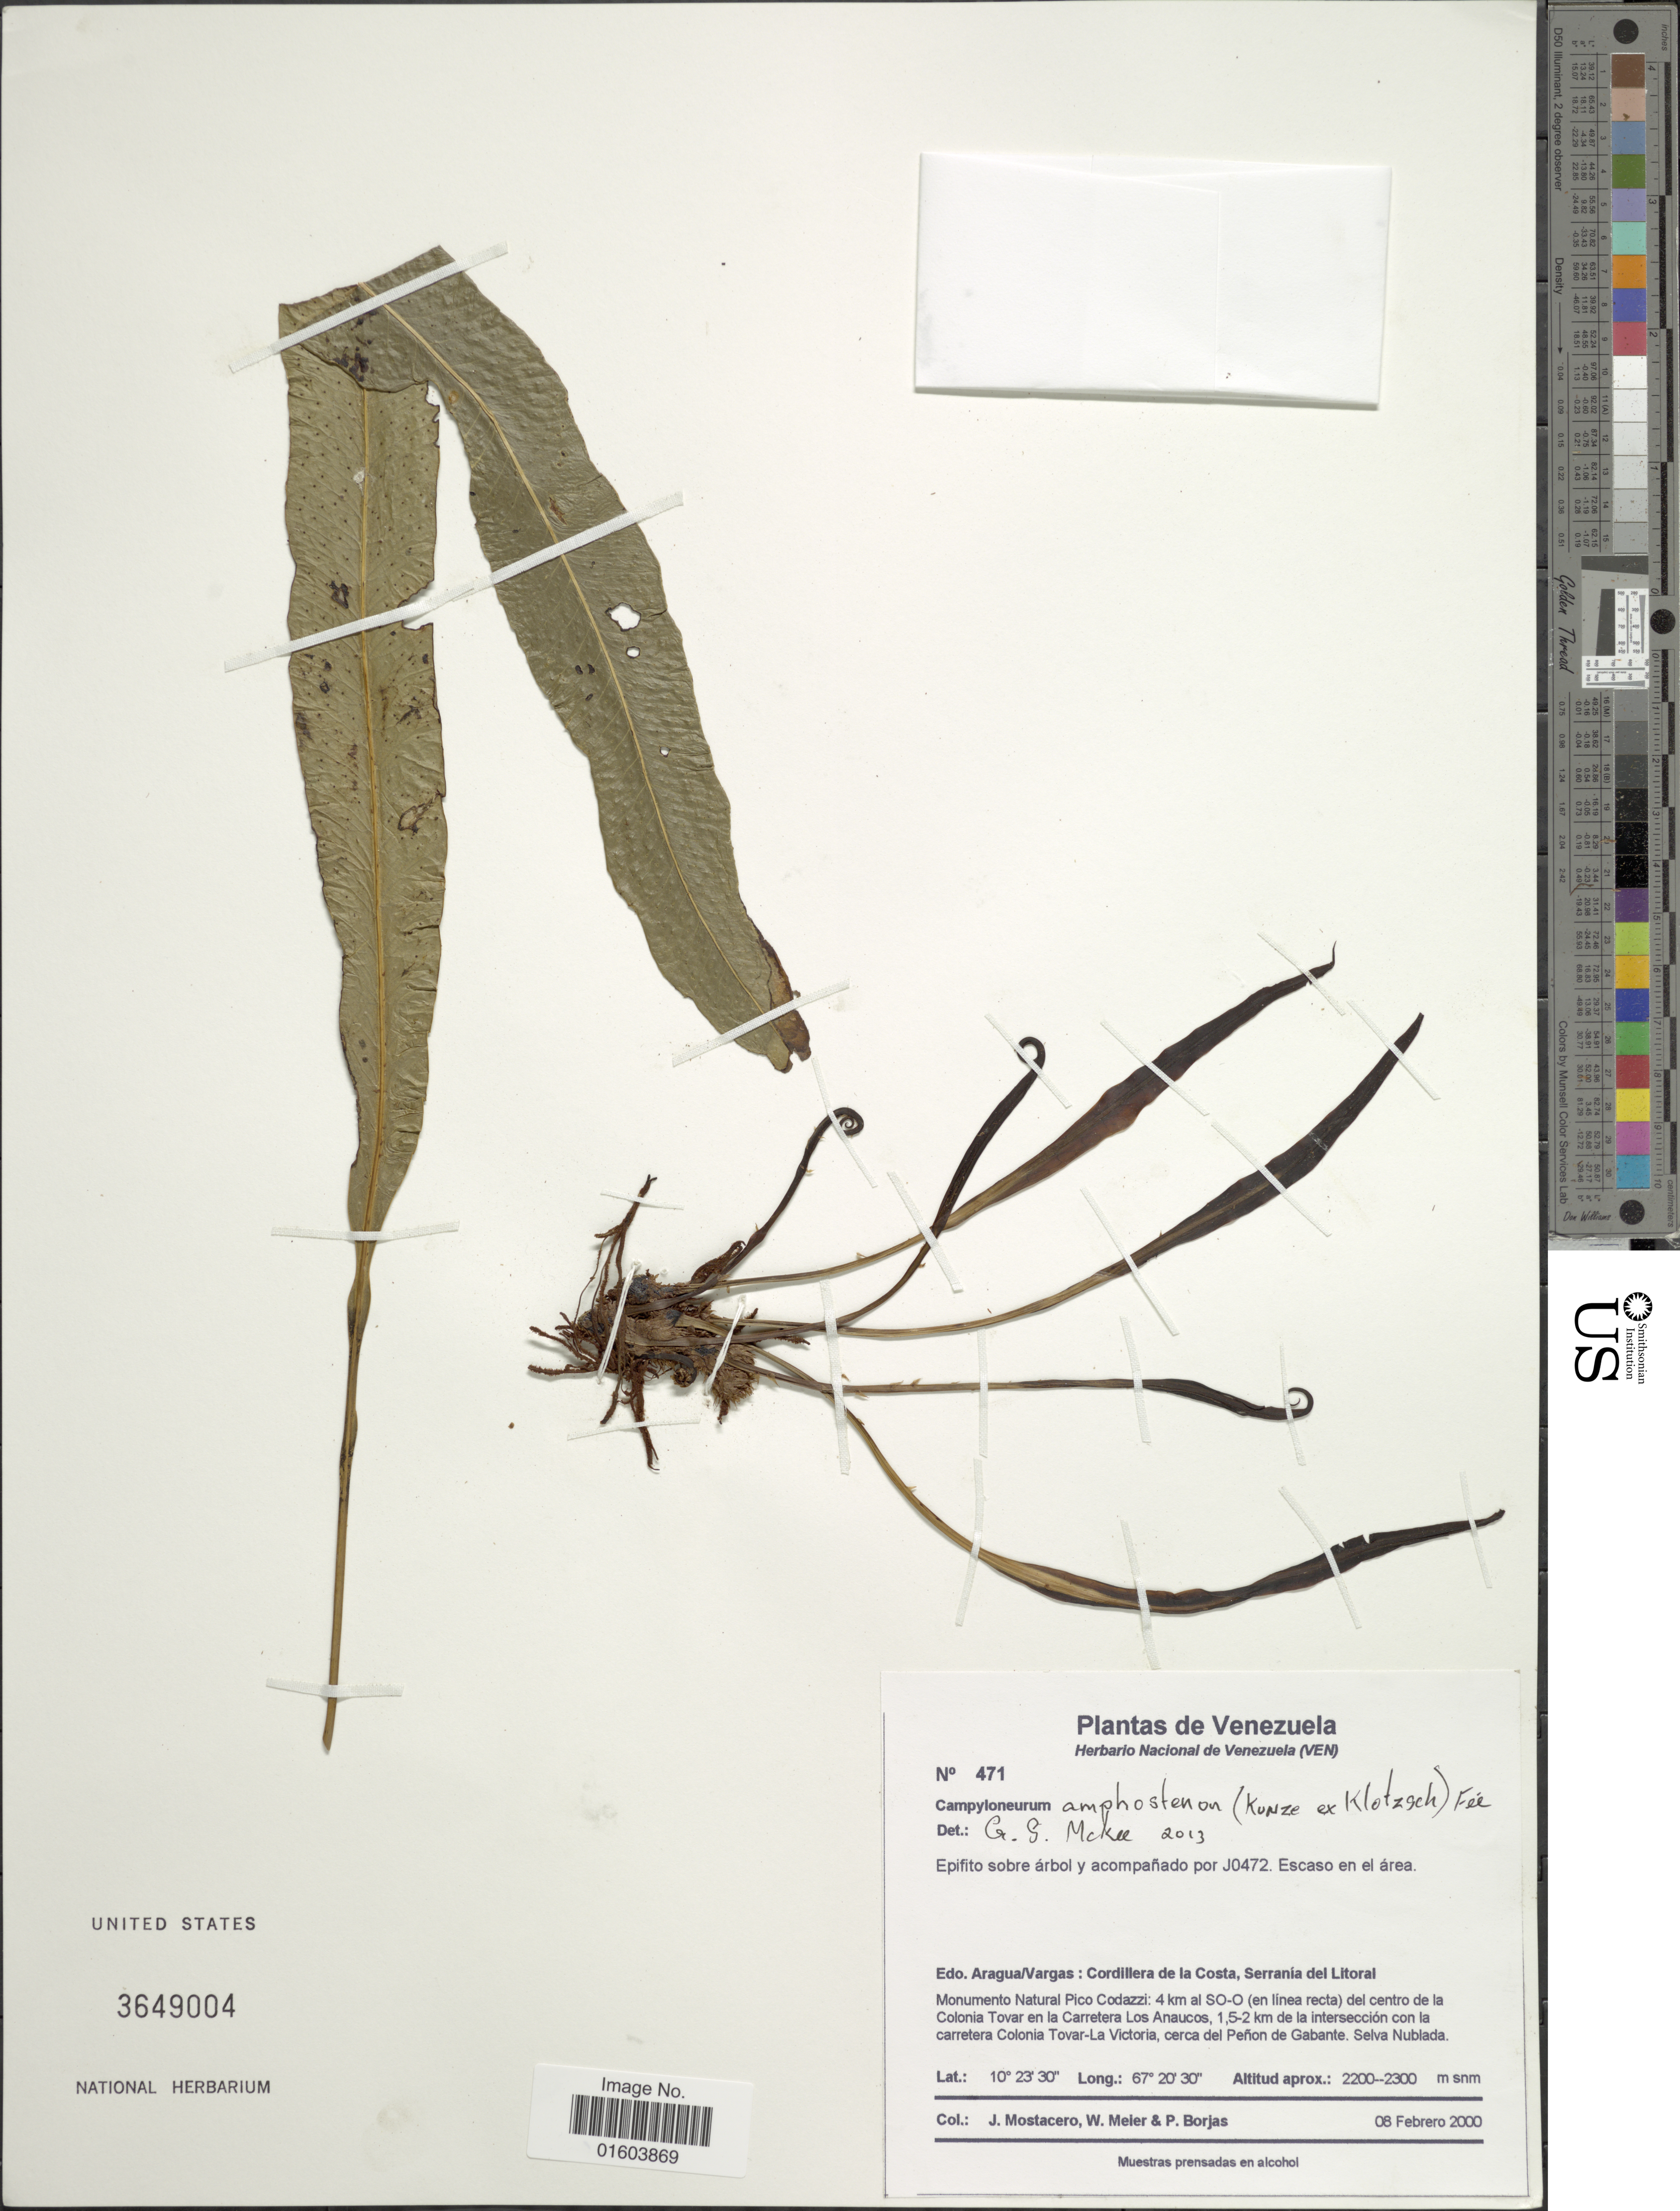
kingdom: Plantae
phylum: Tracheophyta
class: Polypodiopsida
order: Polypodiales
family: Polypodiaceae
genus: Campyloneurum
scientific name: Campyloneurum amphostenon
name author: (Kunze ex Klotzsch) Fée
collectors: J. Mostacero, W. Meier & P. Borjas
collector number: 471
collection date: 2000-02-08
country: Venezuela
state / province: Vargas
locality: Venezuela, Edo. aragua/Vargas: Cordillera de la Costa, Serrania del Litoral. Monumento Natural Natural Pico Codazzi: 4 km al SO-O (en linea recta) del centro de la Colonia Tovar en la Carretera Los Anaucos, 1,5-2 km de la interseccion con la carretera Colonia Tovar-La Victoria, cerca del Pefion de Gabante, Selva Nublada.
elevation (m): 2200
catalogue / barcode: US 3649004